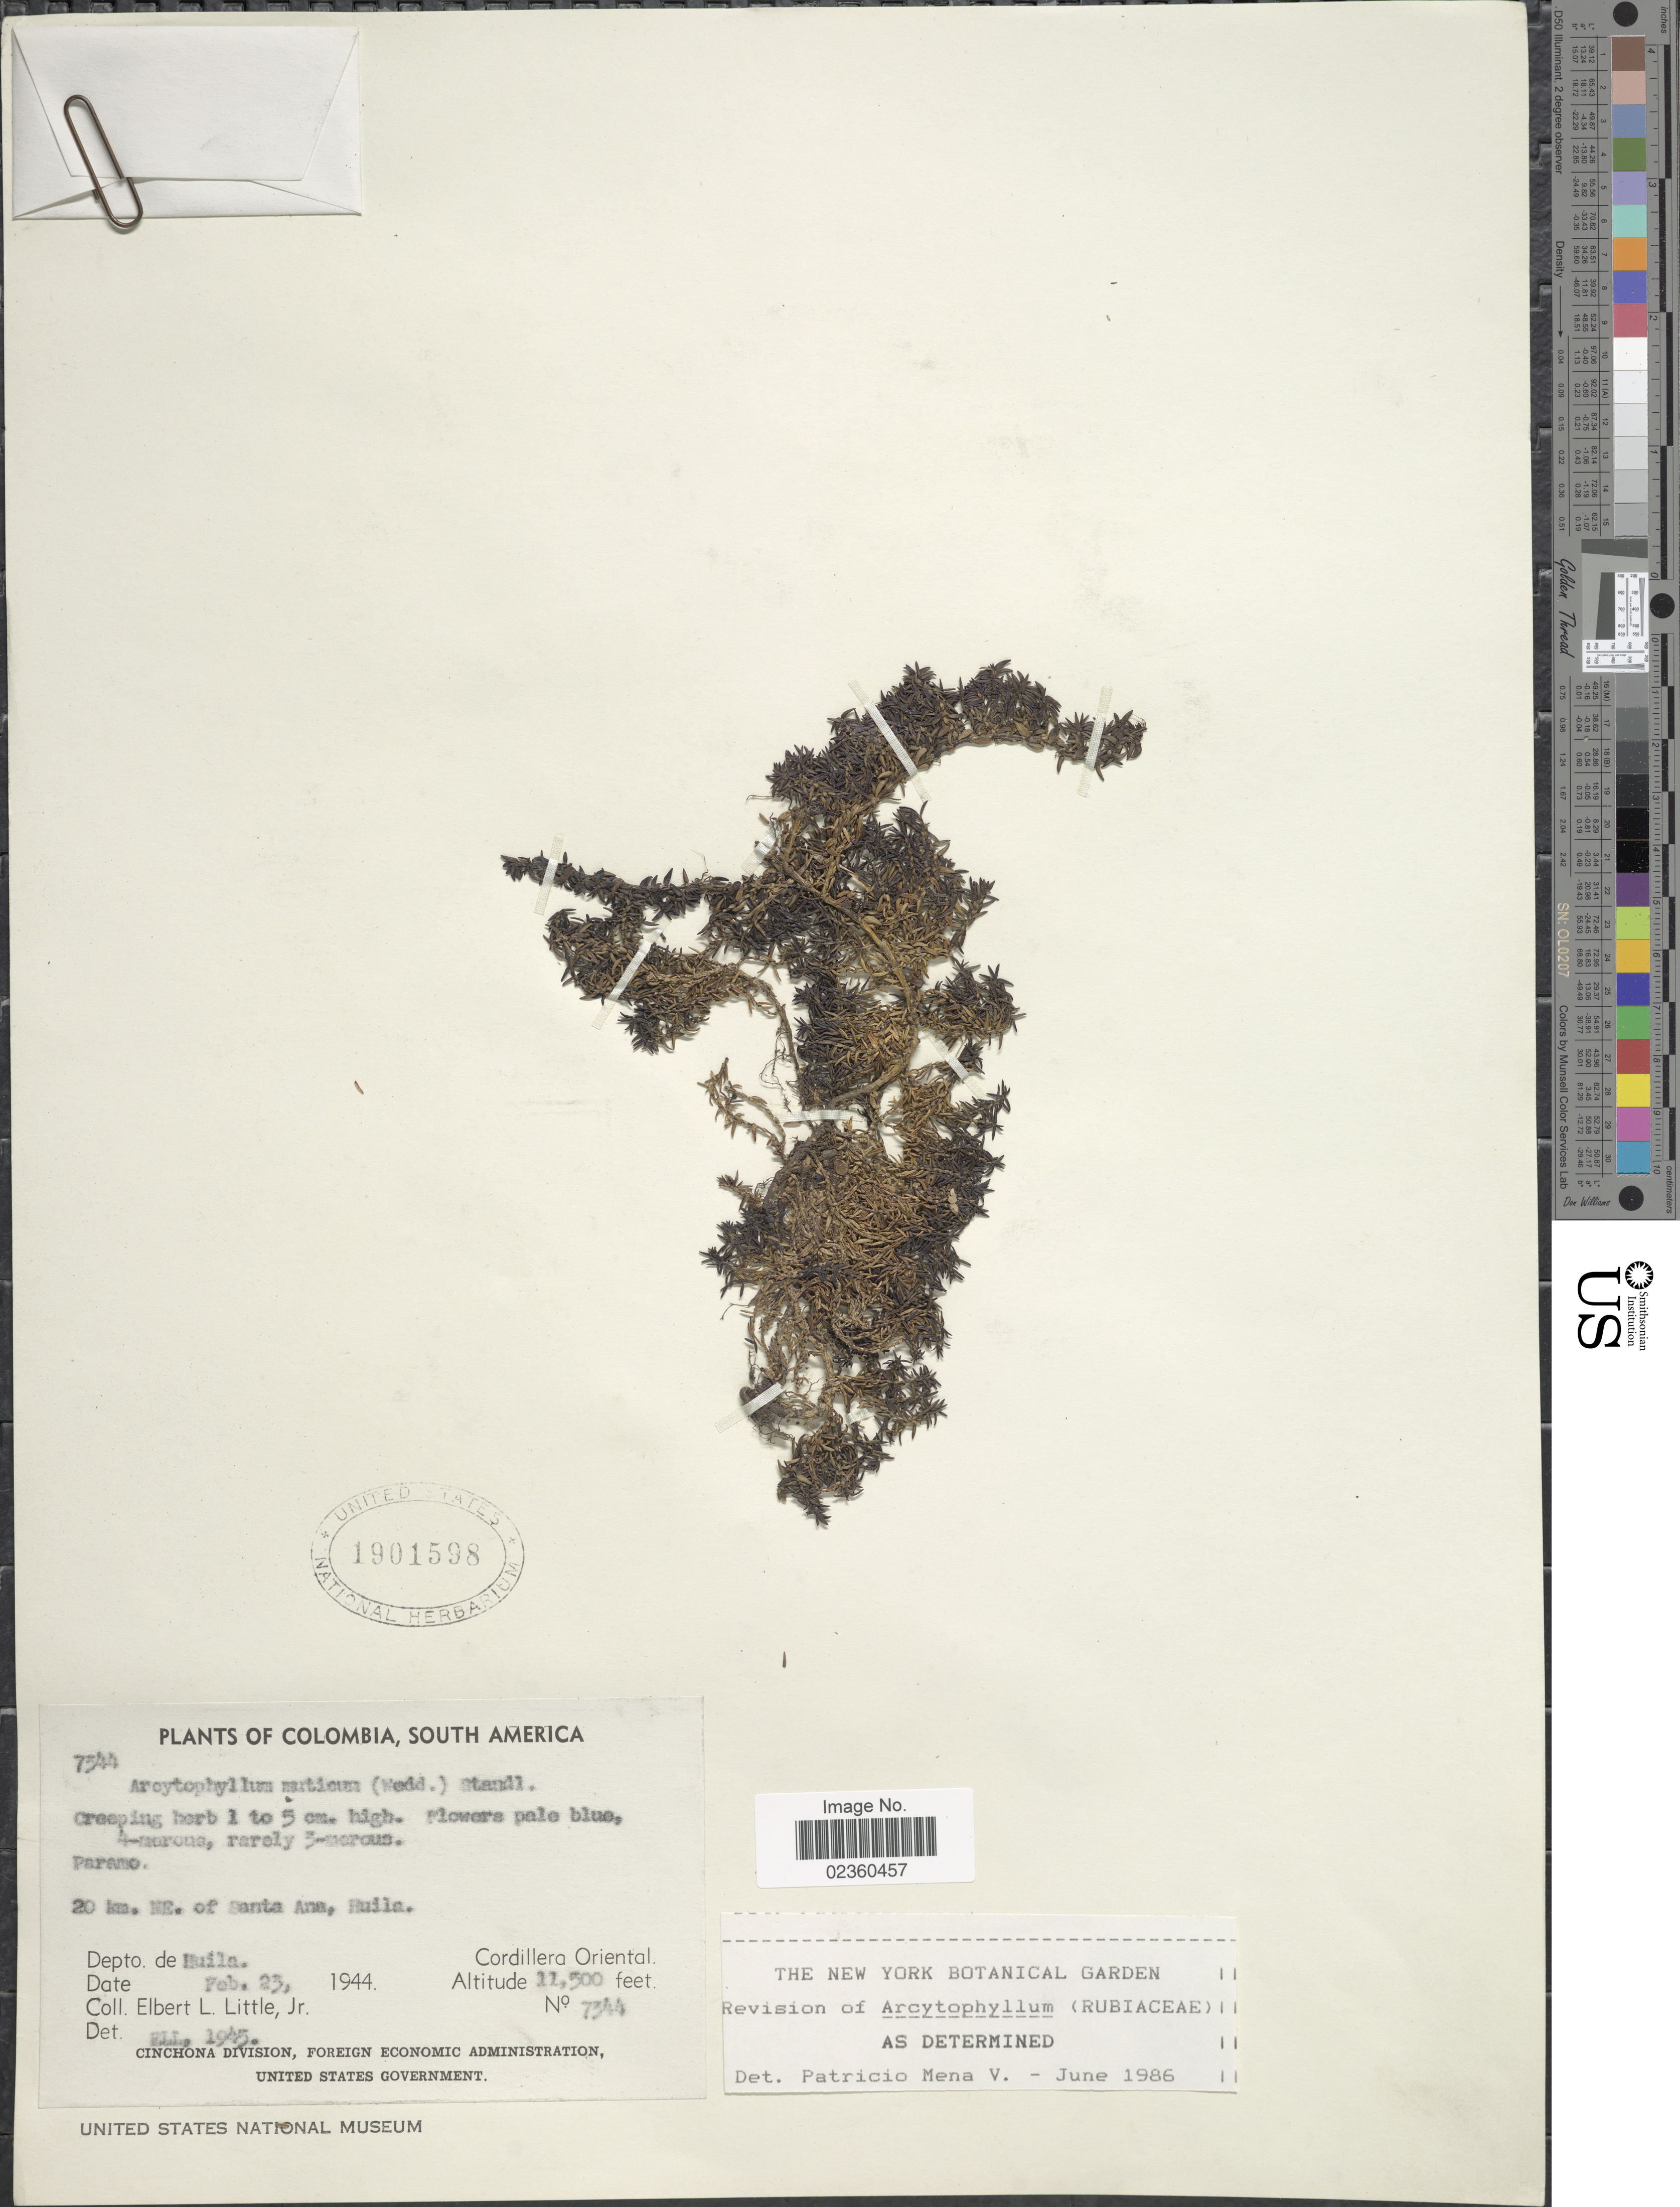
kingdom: Plantae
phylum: Tracheophyta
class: Magnoliopsida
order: Gentianales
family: Rubiaceae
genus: Arcytophyllum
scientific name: Arcytophyllum muticum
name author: (Wedd.) Standl.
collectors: E. L. Little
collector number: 7344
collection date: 1944-02-23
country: Colombia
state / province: Huila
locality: Paramo, 20 km NE of Santa Ana, Depto. de Huila, Cordillera Oriental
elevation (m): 3505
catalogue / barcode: US 1901598